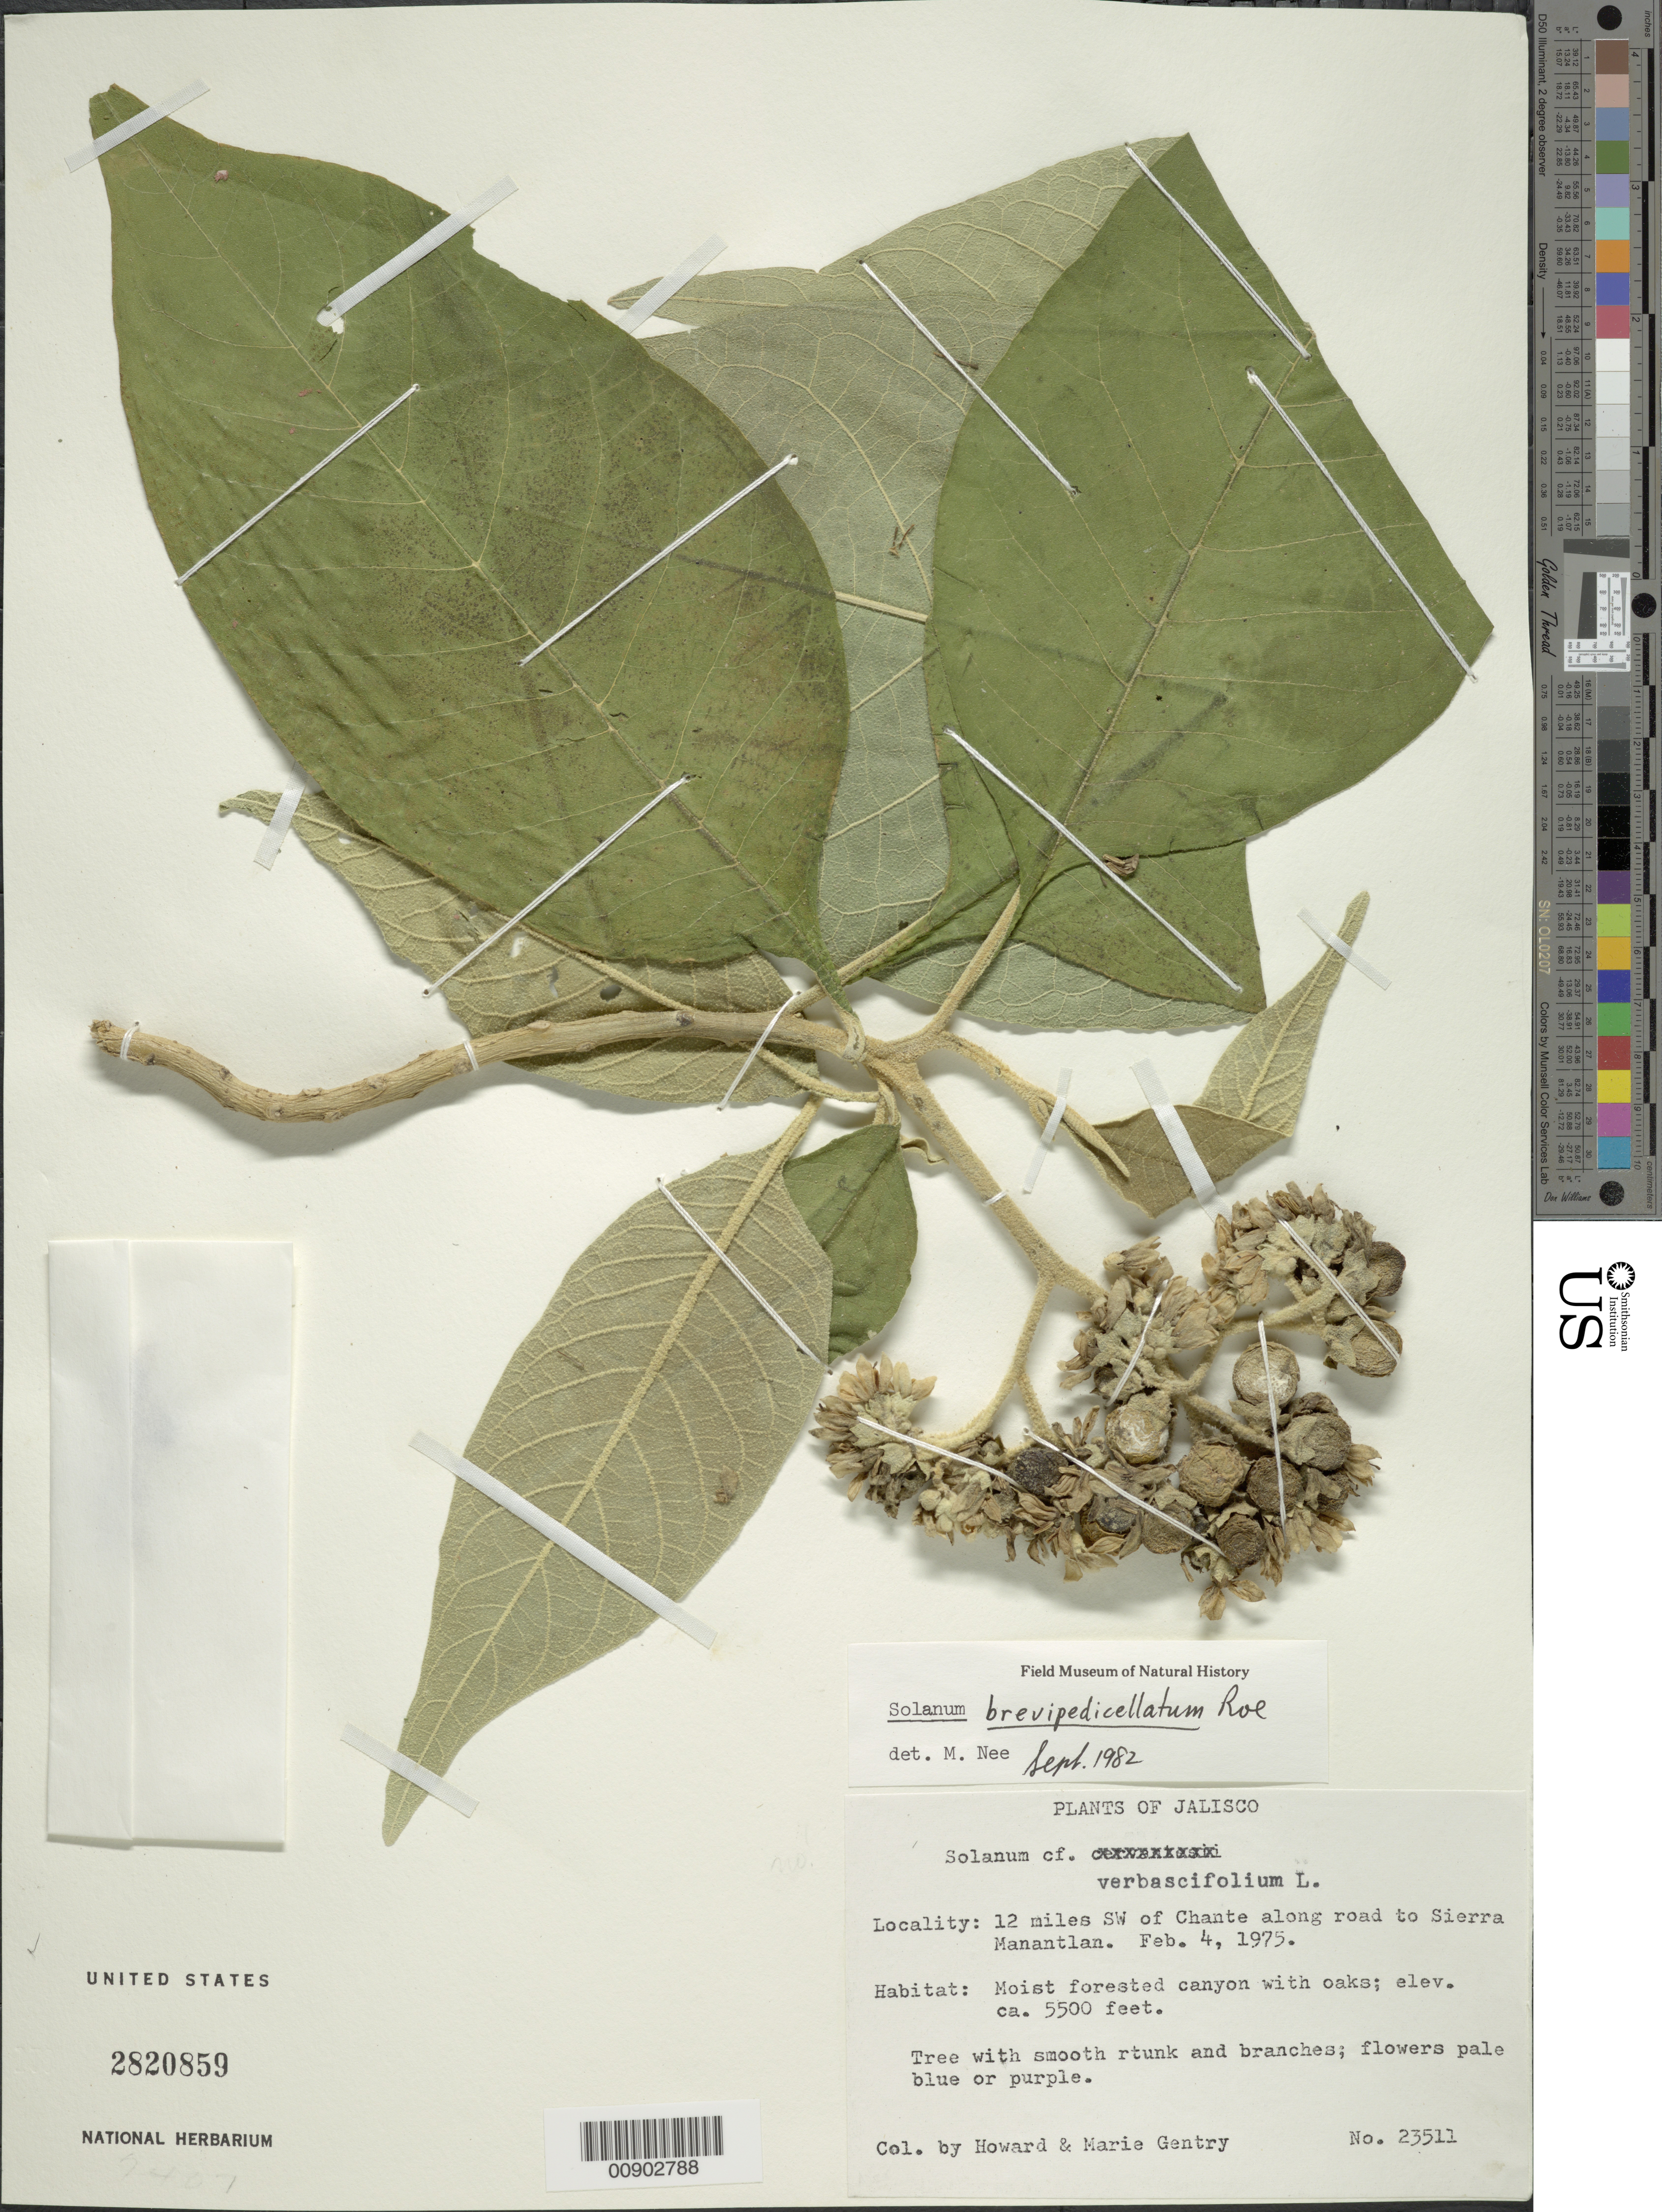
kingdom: Plantae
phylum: Tracheophyta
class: Magnoliopsida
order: Solanales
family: Solanaceae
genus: Solanum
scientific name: Solanum brevipedicellatum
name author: K.E. Roe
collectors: H. S. Gentry & M. Gentry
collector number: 23511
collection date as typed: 04 Feb 1975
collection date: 1975-02-04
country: Mexico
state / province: Jalisco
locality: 12 miles SW of Chante along road to Sierra Manantlán. Jalisco.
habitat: Moist forested canyon with oaks.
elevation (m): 1676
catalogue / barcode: US 2820859